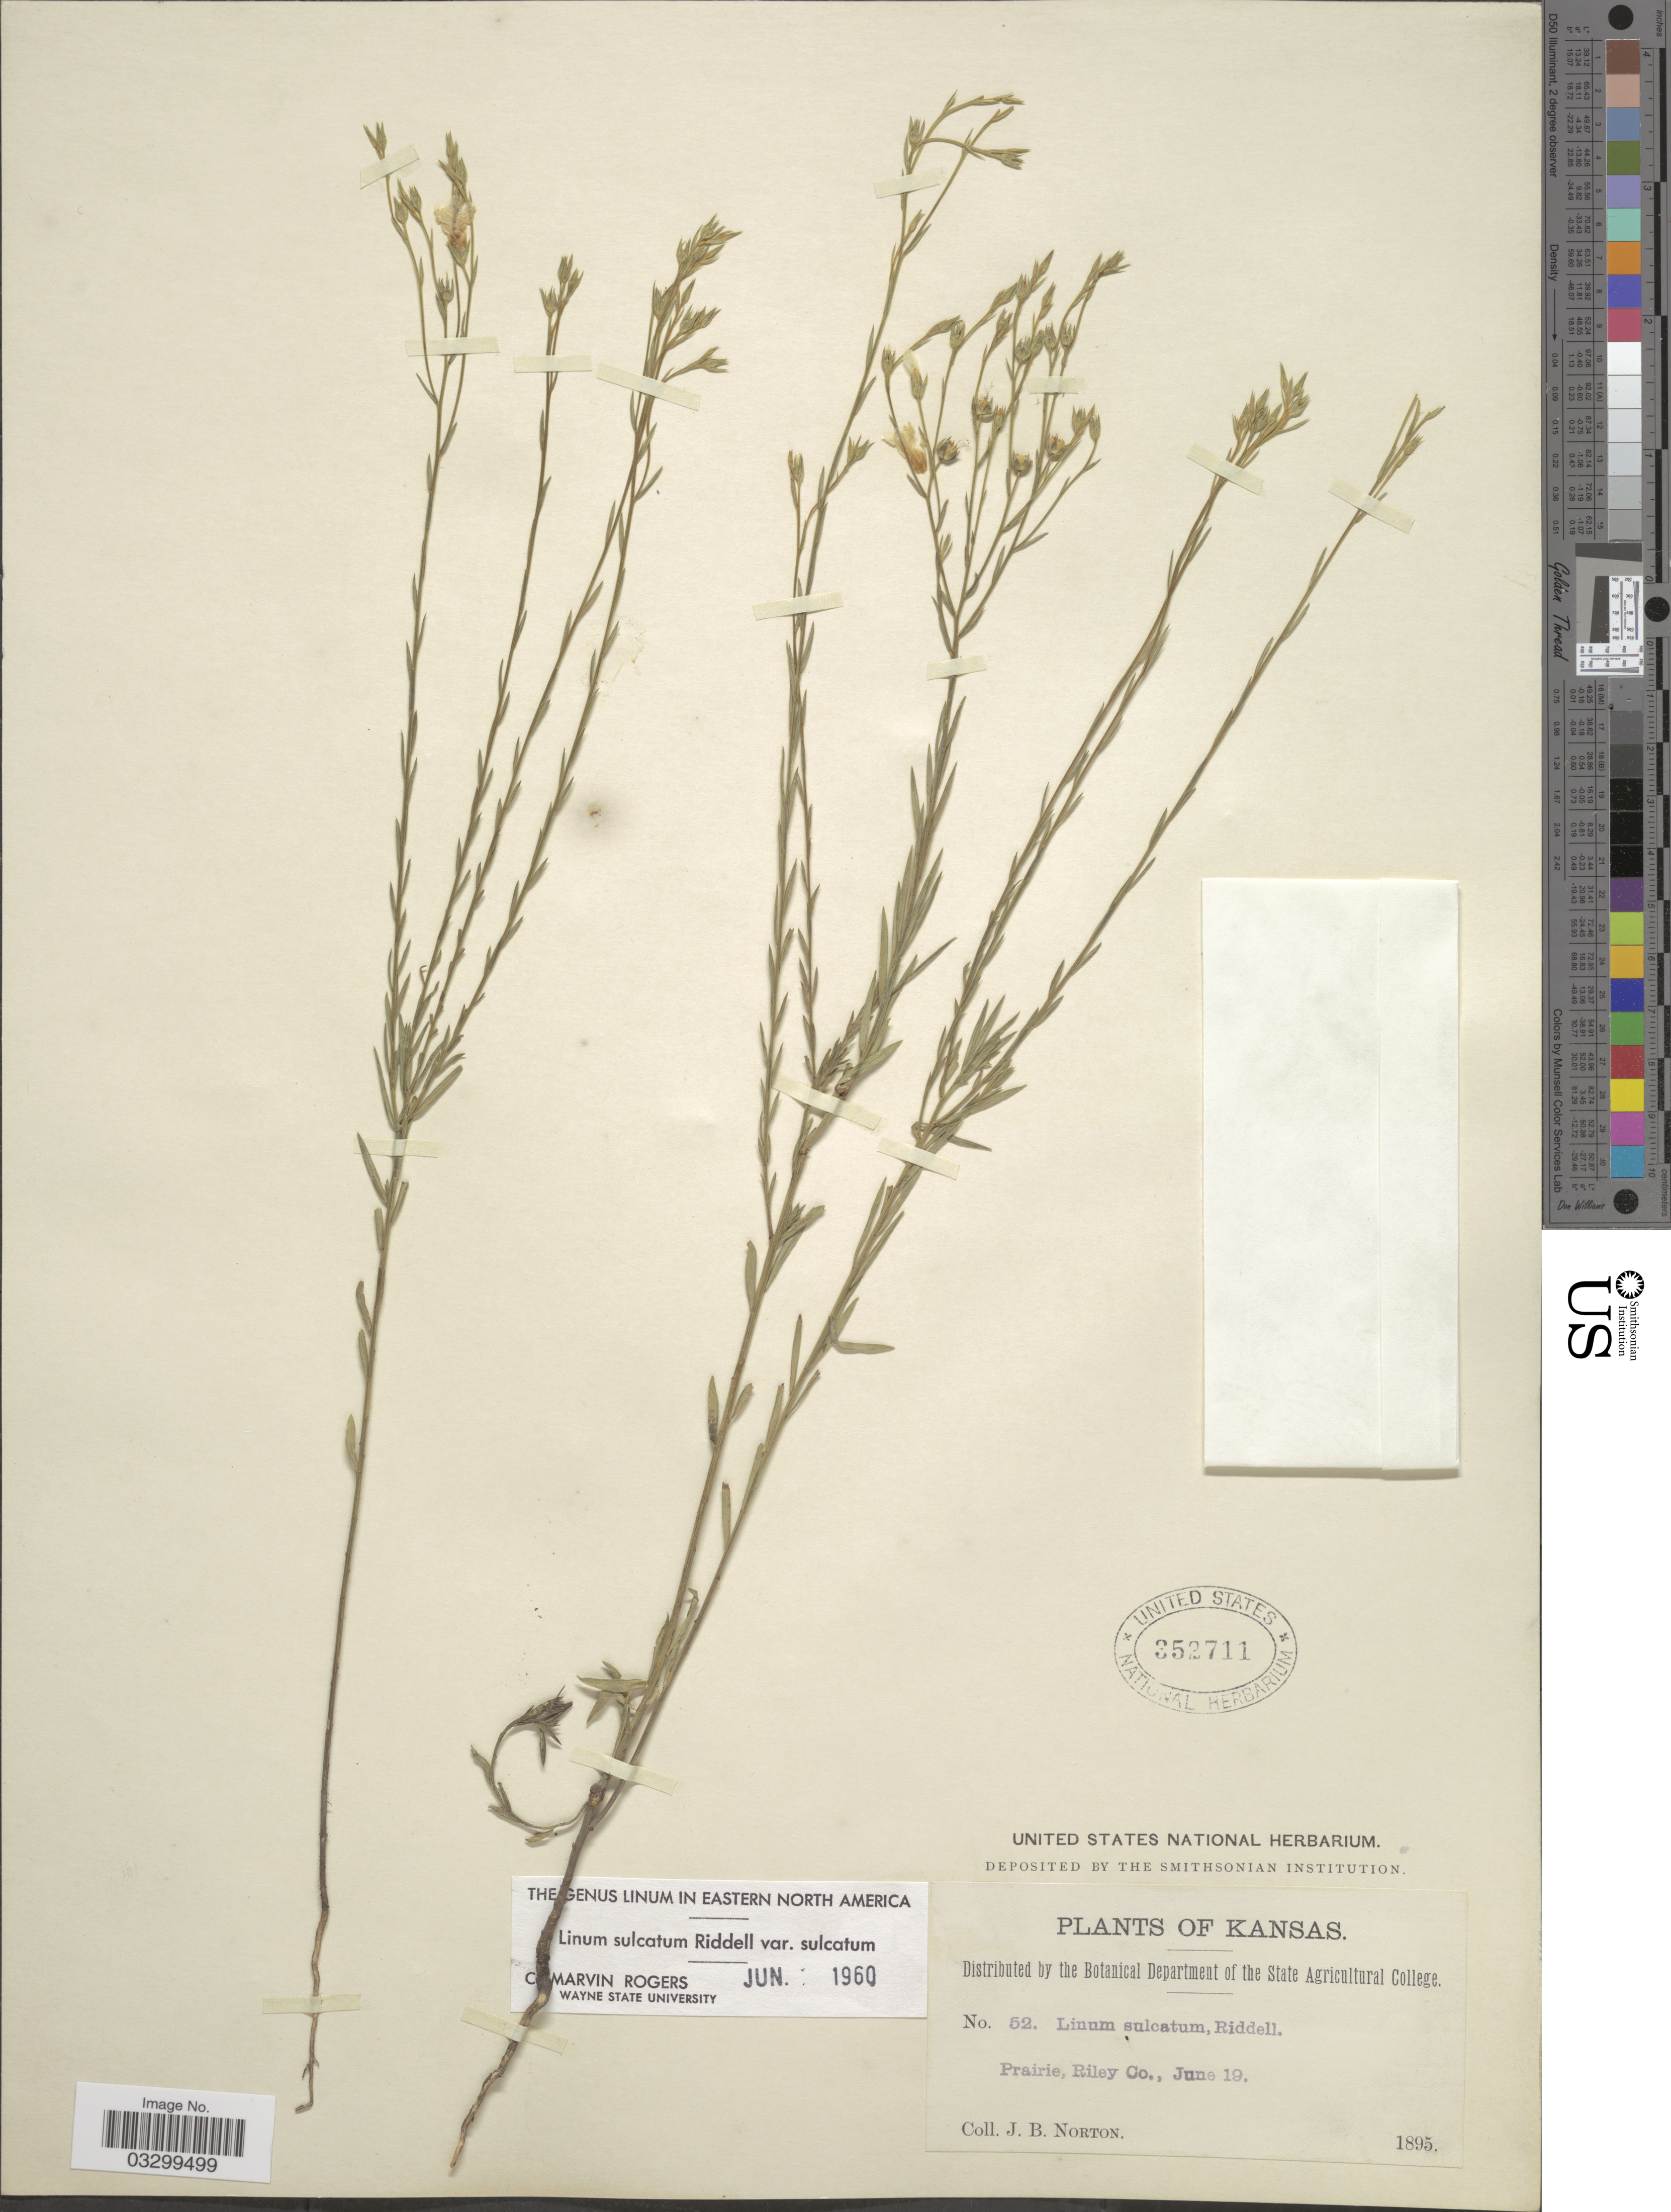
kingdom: Plantae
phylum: Tracheophyta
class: Magnoliopsida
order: Malpighiales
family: Linaceae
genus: Linum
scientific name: Linum sulcatum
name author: Riddell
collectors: J. B. Norton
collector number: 52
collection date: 1895-06-19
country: United States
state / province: Kansas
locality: Riley Co.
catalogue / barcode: US 352711